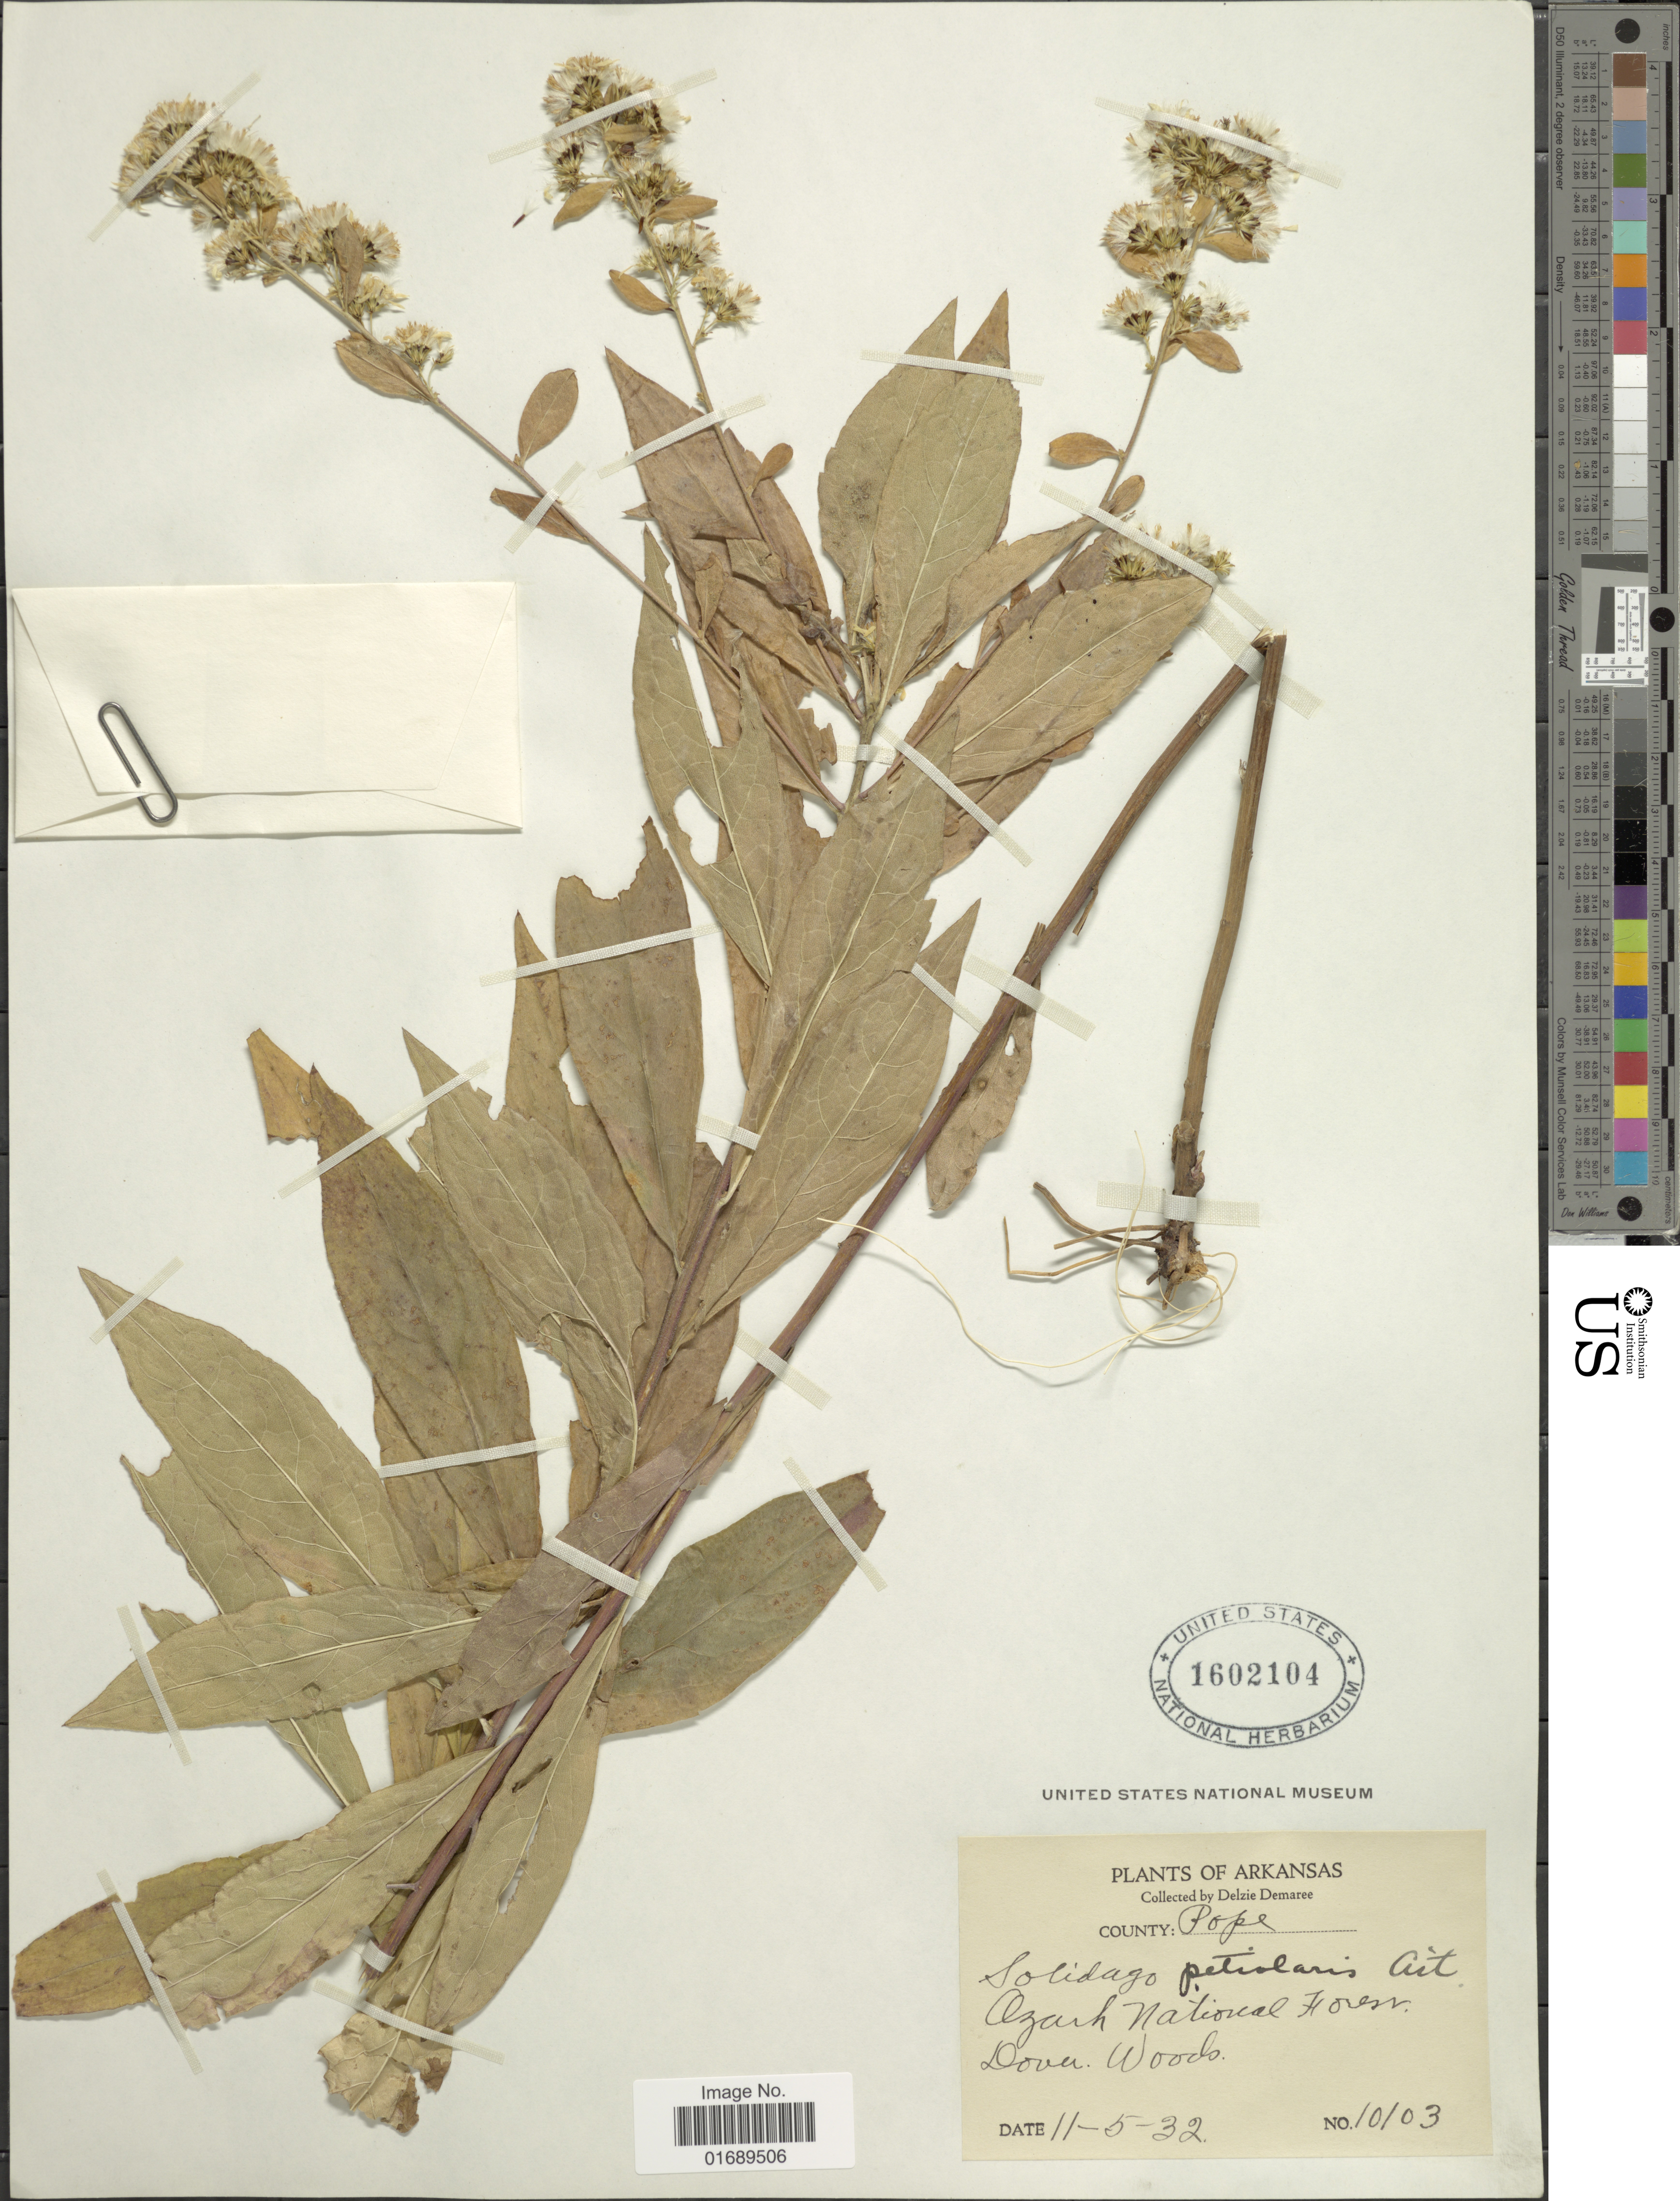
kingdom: Plantae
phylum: Tracheophyta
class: Magnoliopsida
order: Asterales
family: Asteraceae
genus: Solidago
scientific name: Solidago petiolaris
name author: Aiton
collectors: D. Demaree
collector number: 10103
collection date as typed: Transcribed d/m/y: 5/11/32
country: United States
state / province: Arkansas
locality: County: Pope, Azarh National Forest. Dovu. Woods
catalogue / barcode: US 1602104